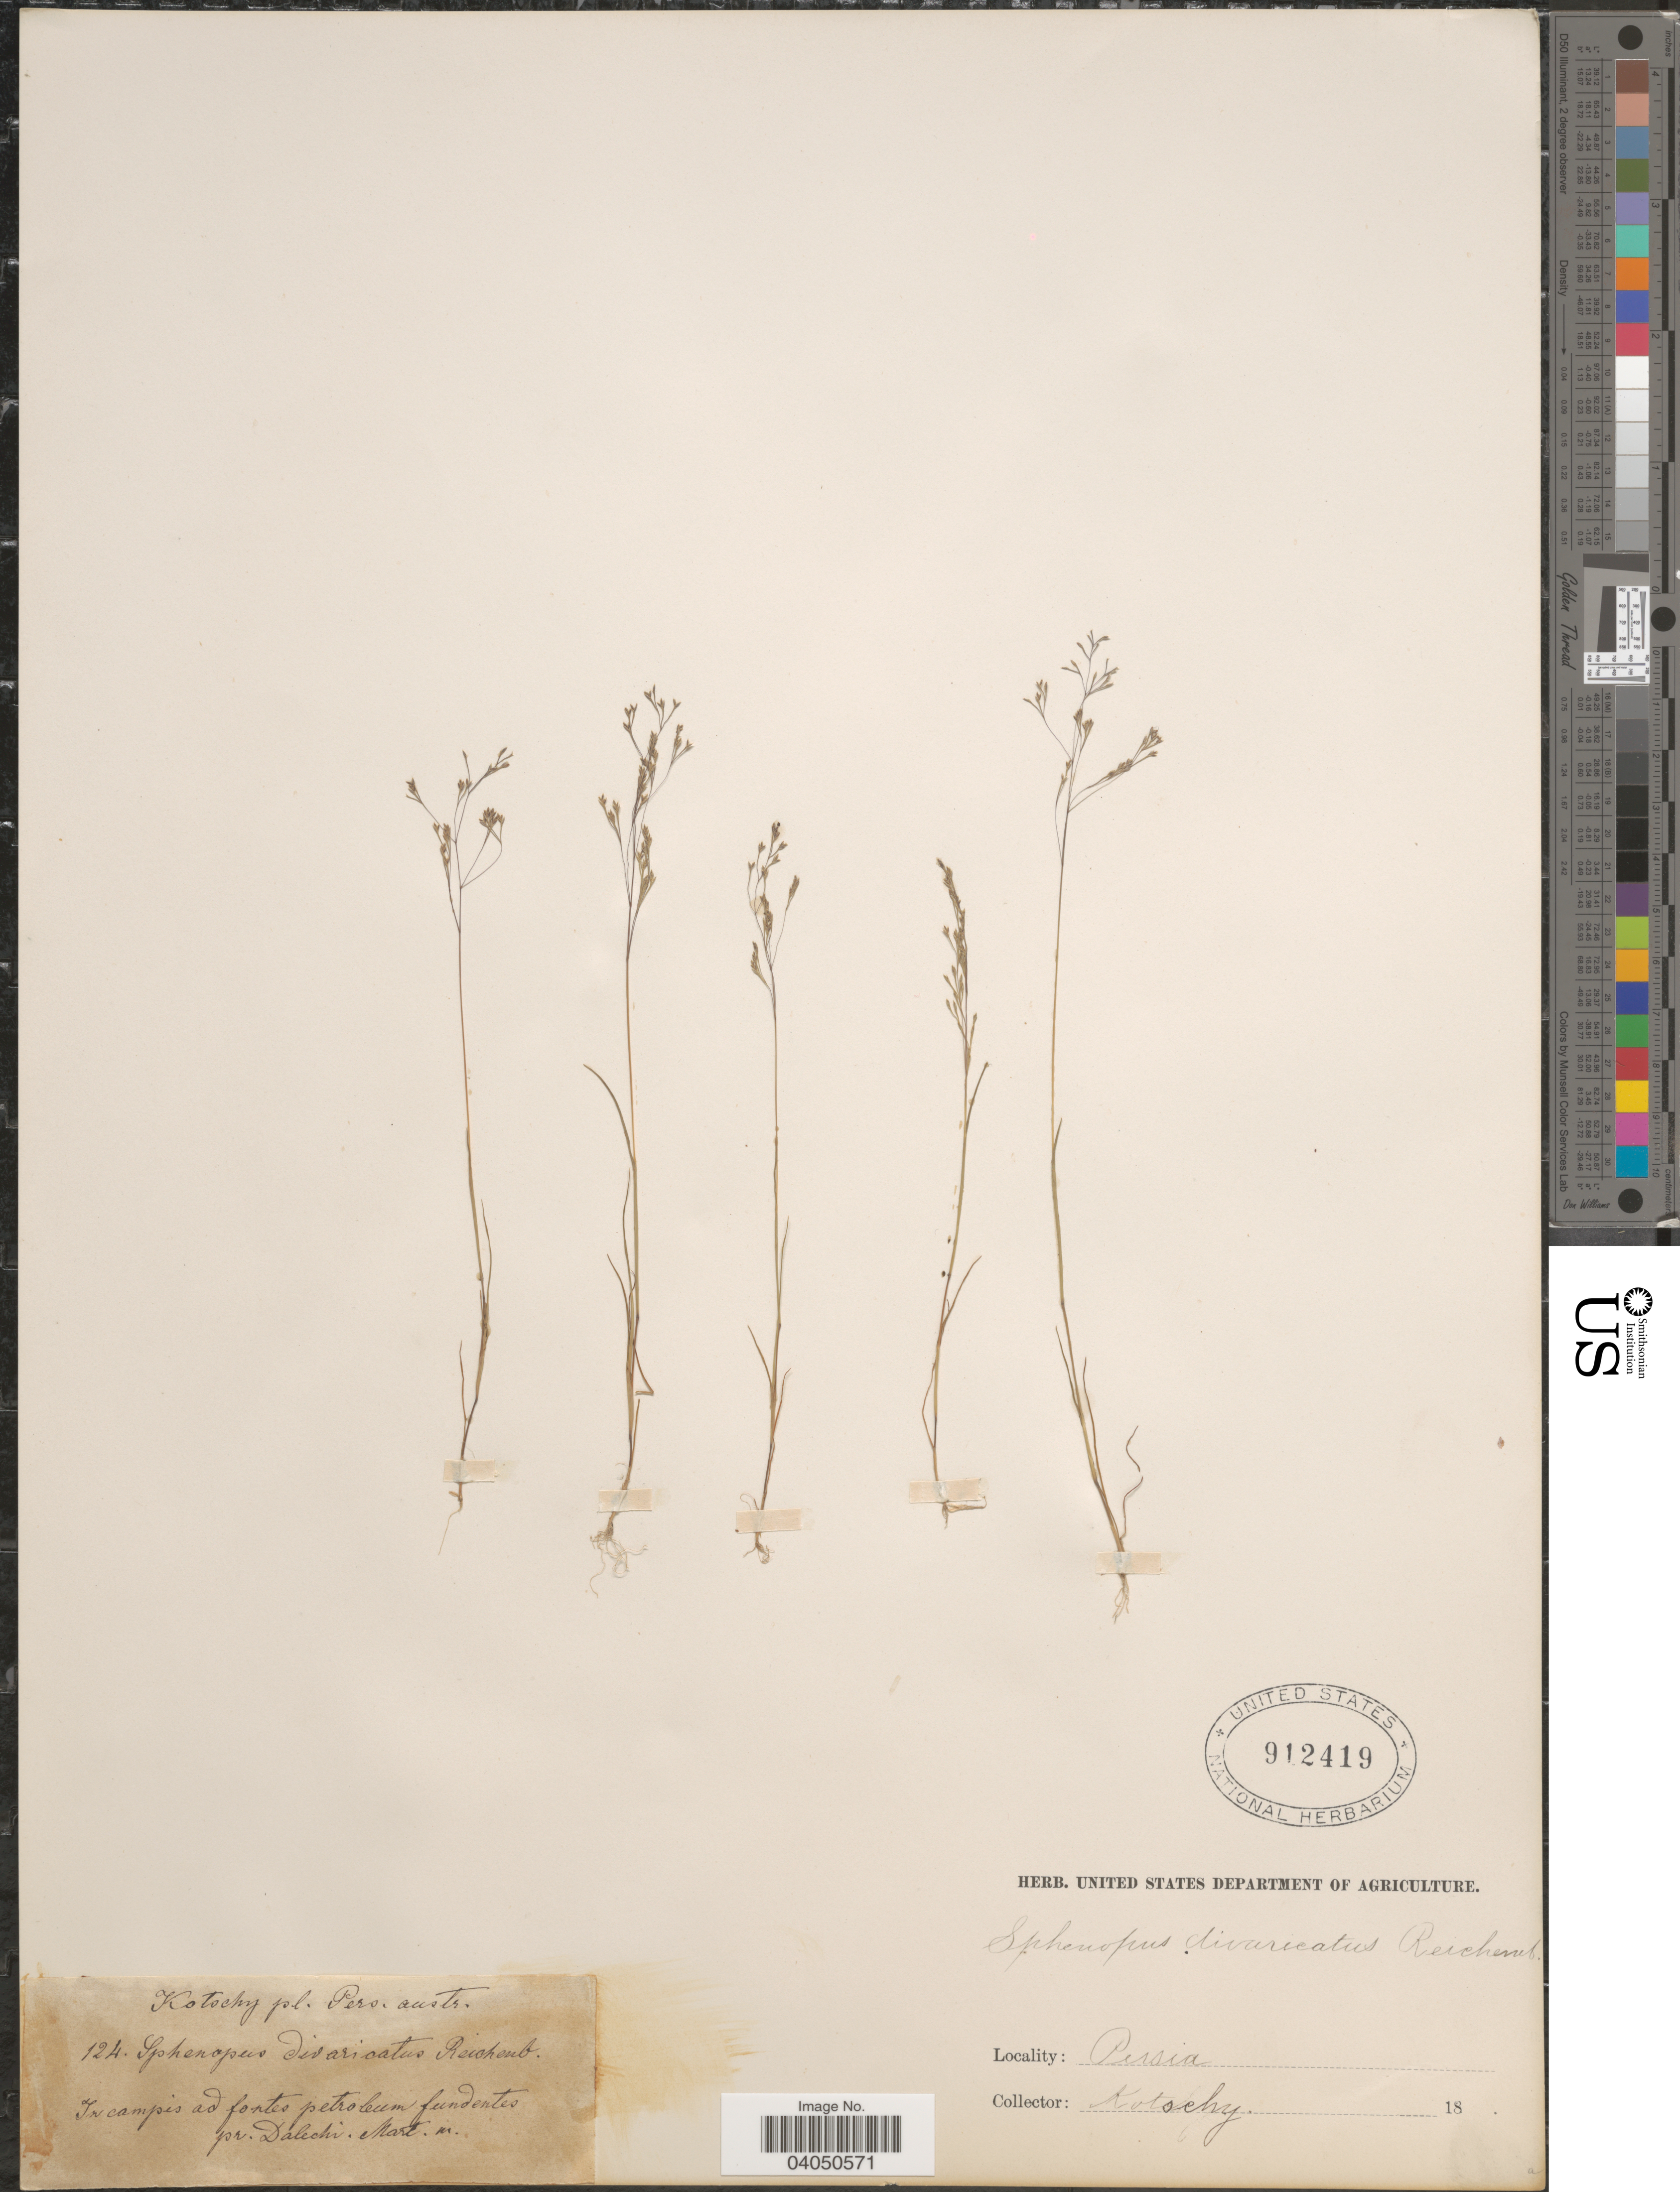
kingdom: Plantae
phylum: Tracheophyta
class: Liliopsida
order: Poales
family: Poaceae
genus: Sphenopus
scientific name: Sphenopus divaricatus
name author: (Gouan) Rchb.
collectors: Kotschy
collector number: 124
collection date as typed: Transcribed d/m/y: /3/18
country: Iran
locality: Pers. austr. In campis ad fontes petroleum fundentes pr. Dalechi. Persia.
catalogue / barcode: US 912419